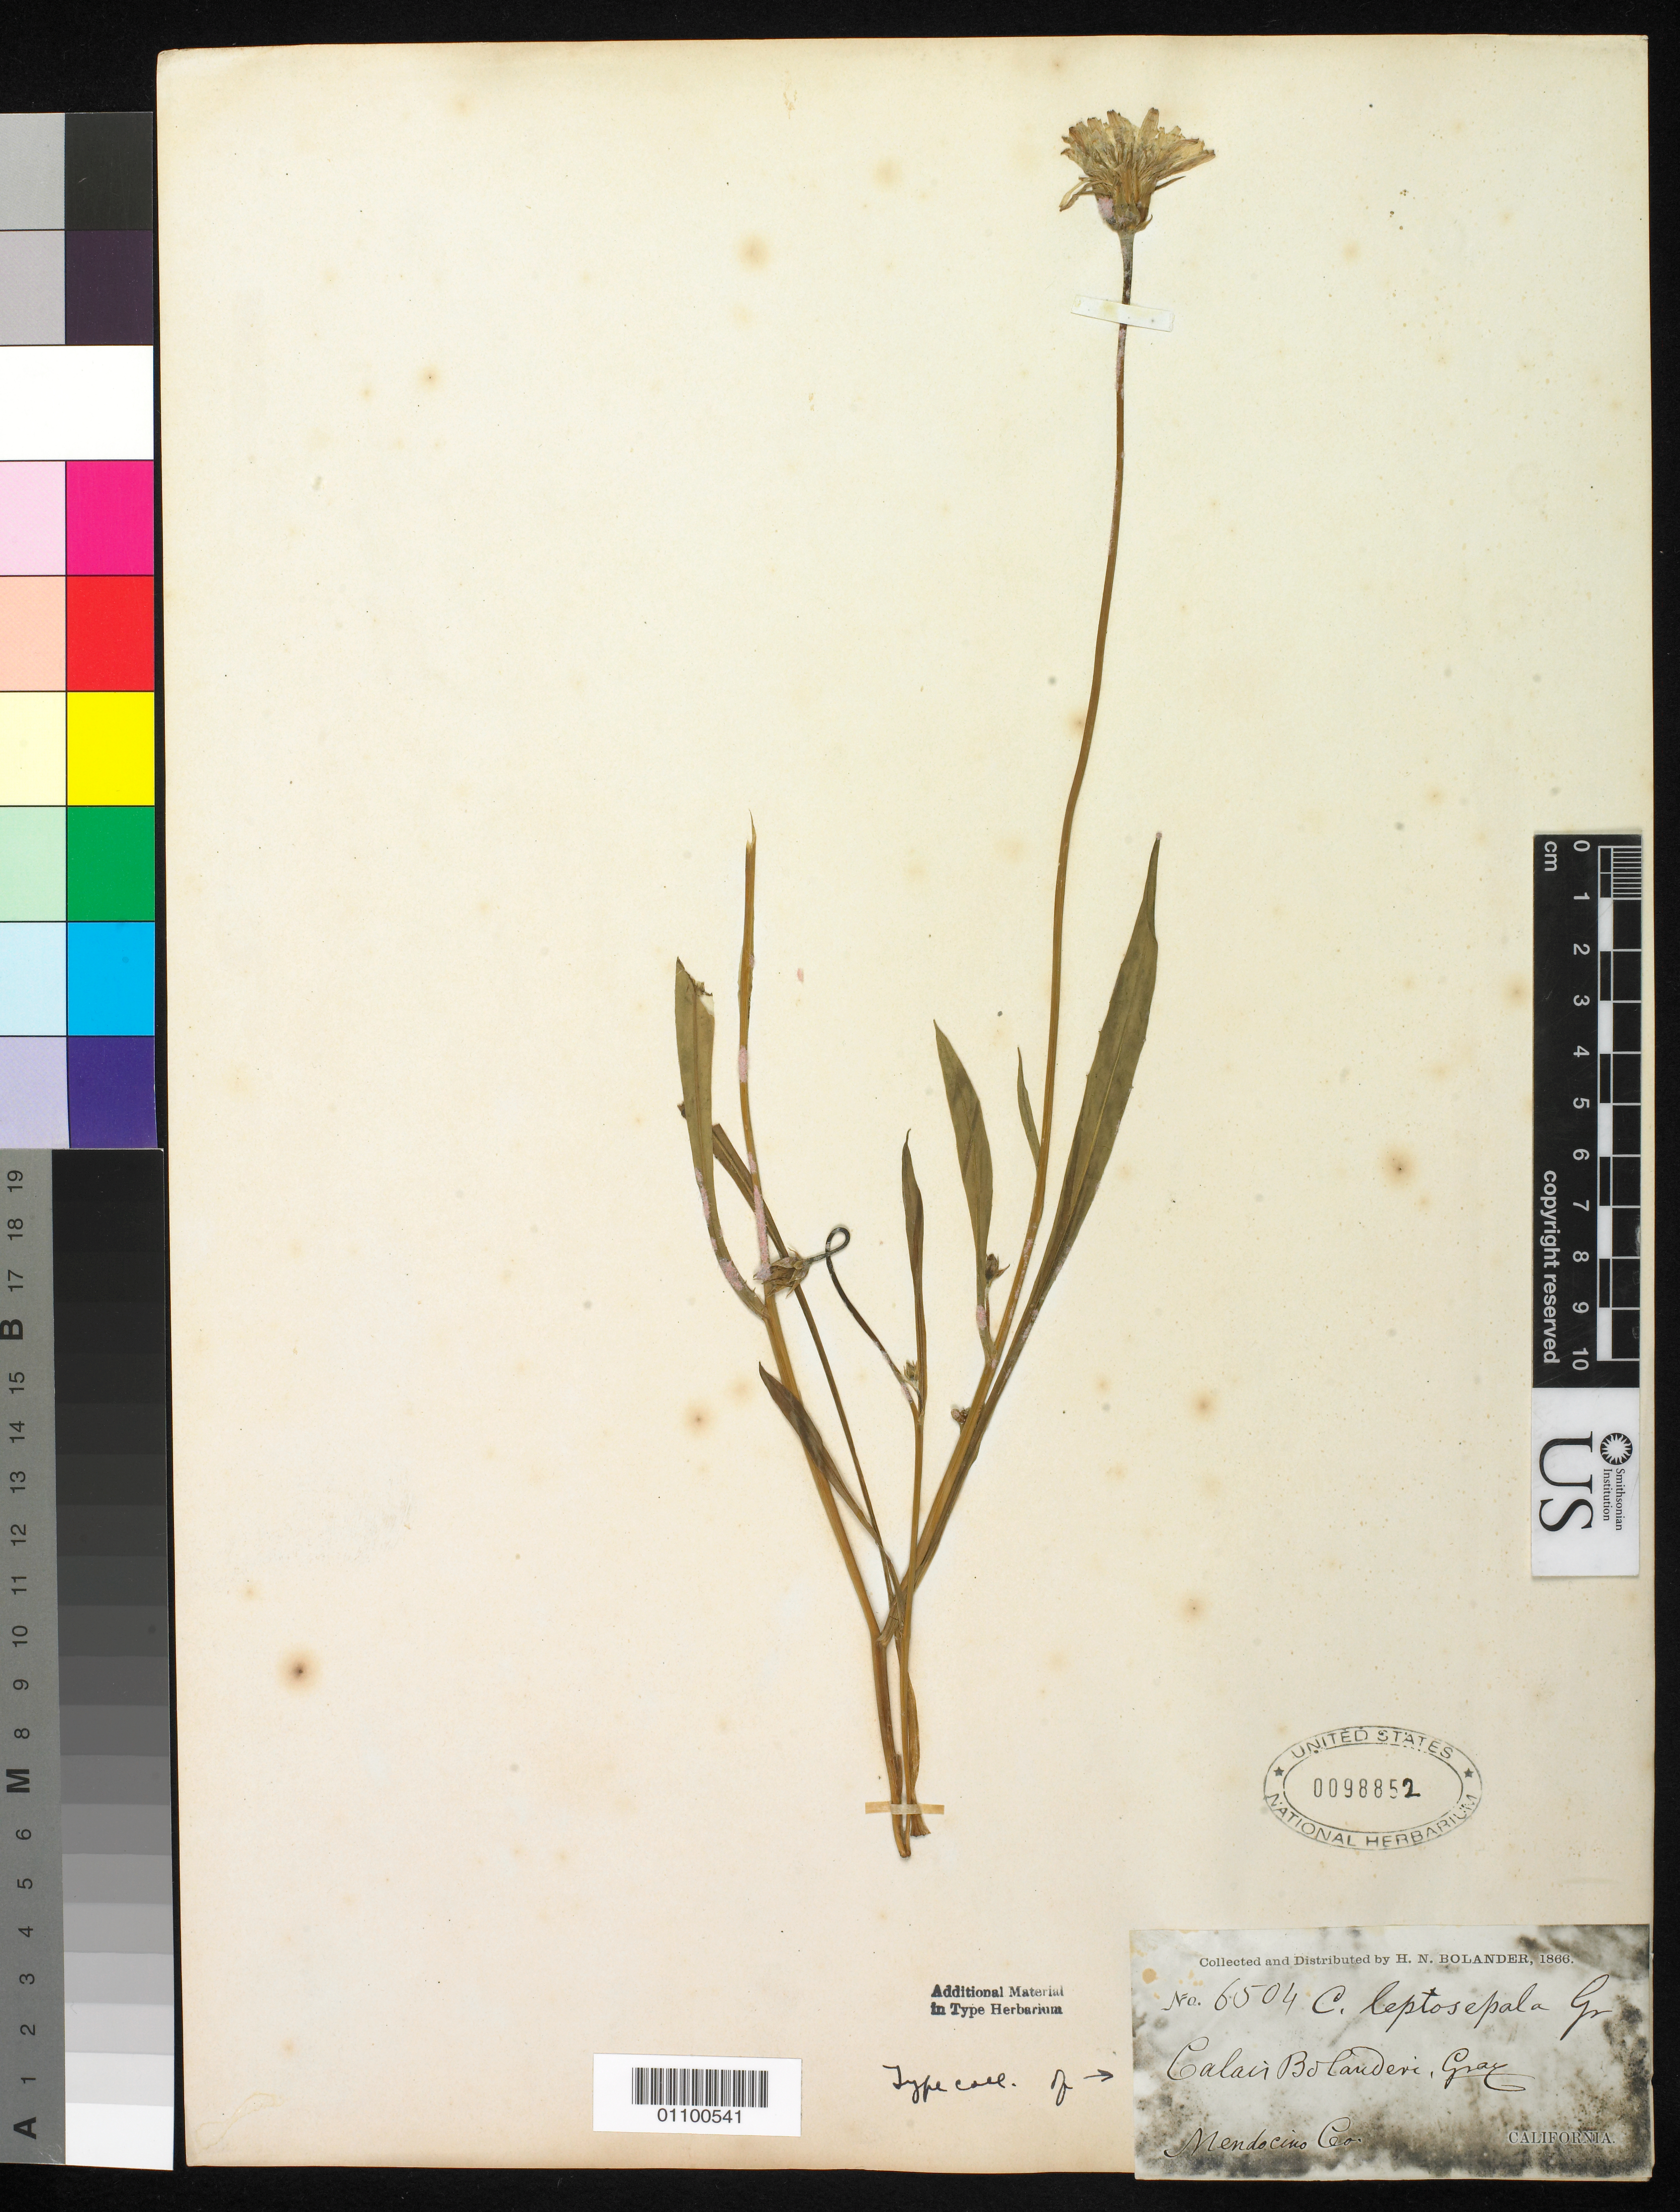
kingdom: Plantae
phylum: Tracheophyta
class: Magnoliopsida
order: Asterales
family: Asteraceae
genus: Calais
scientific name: Calais bolanderi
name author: A. Gray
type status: Type Collection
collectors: H. Bolander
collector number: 6504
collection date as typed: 1866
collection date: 1866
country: United States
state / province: California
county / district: Mendocino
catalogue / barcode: US 98852